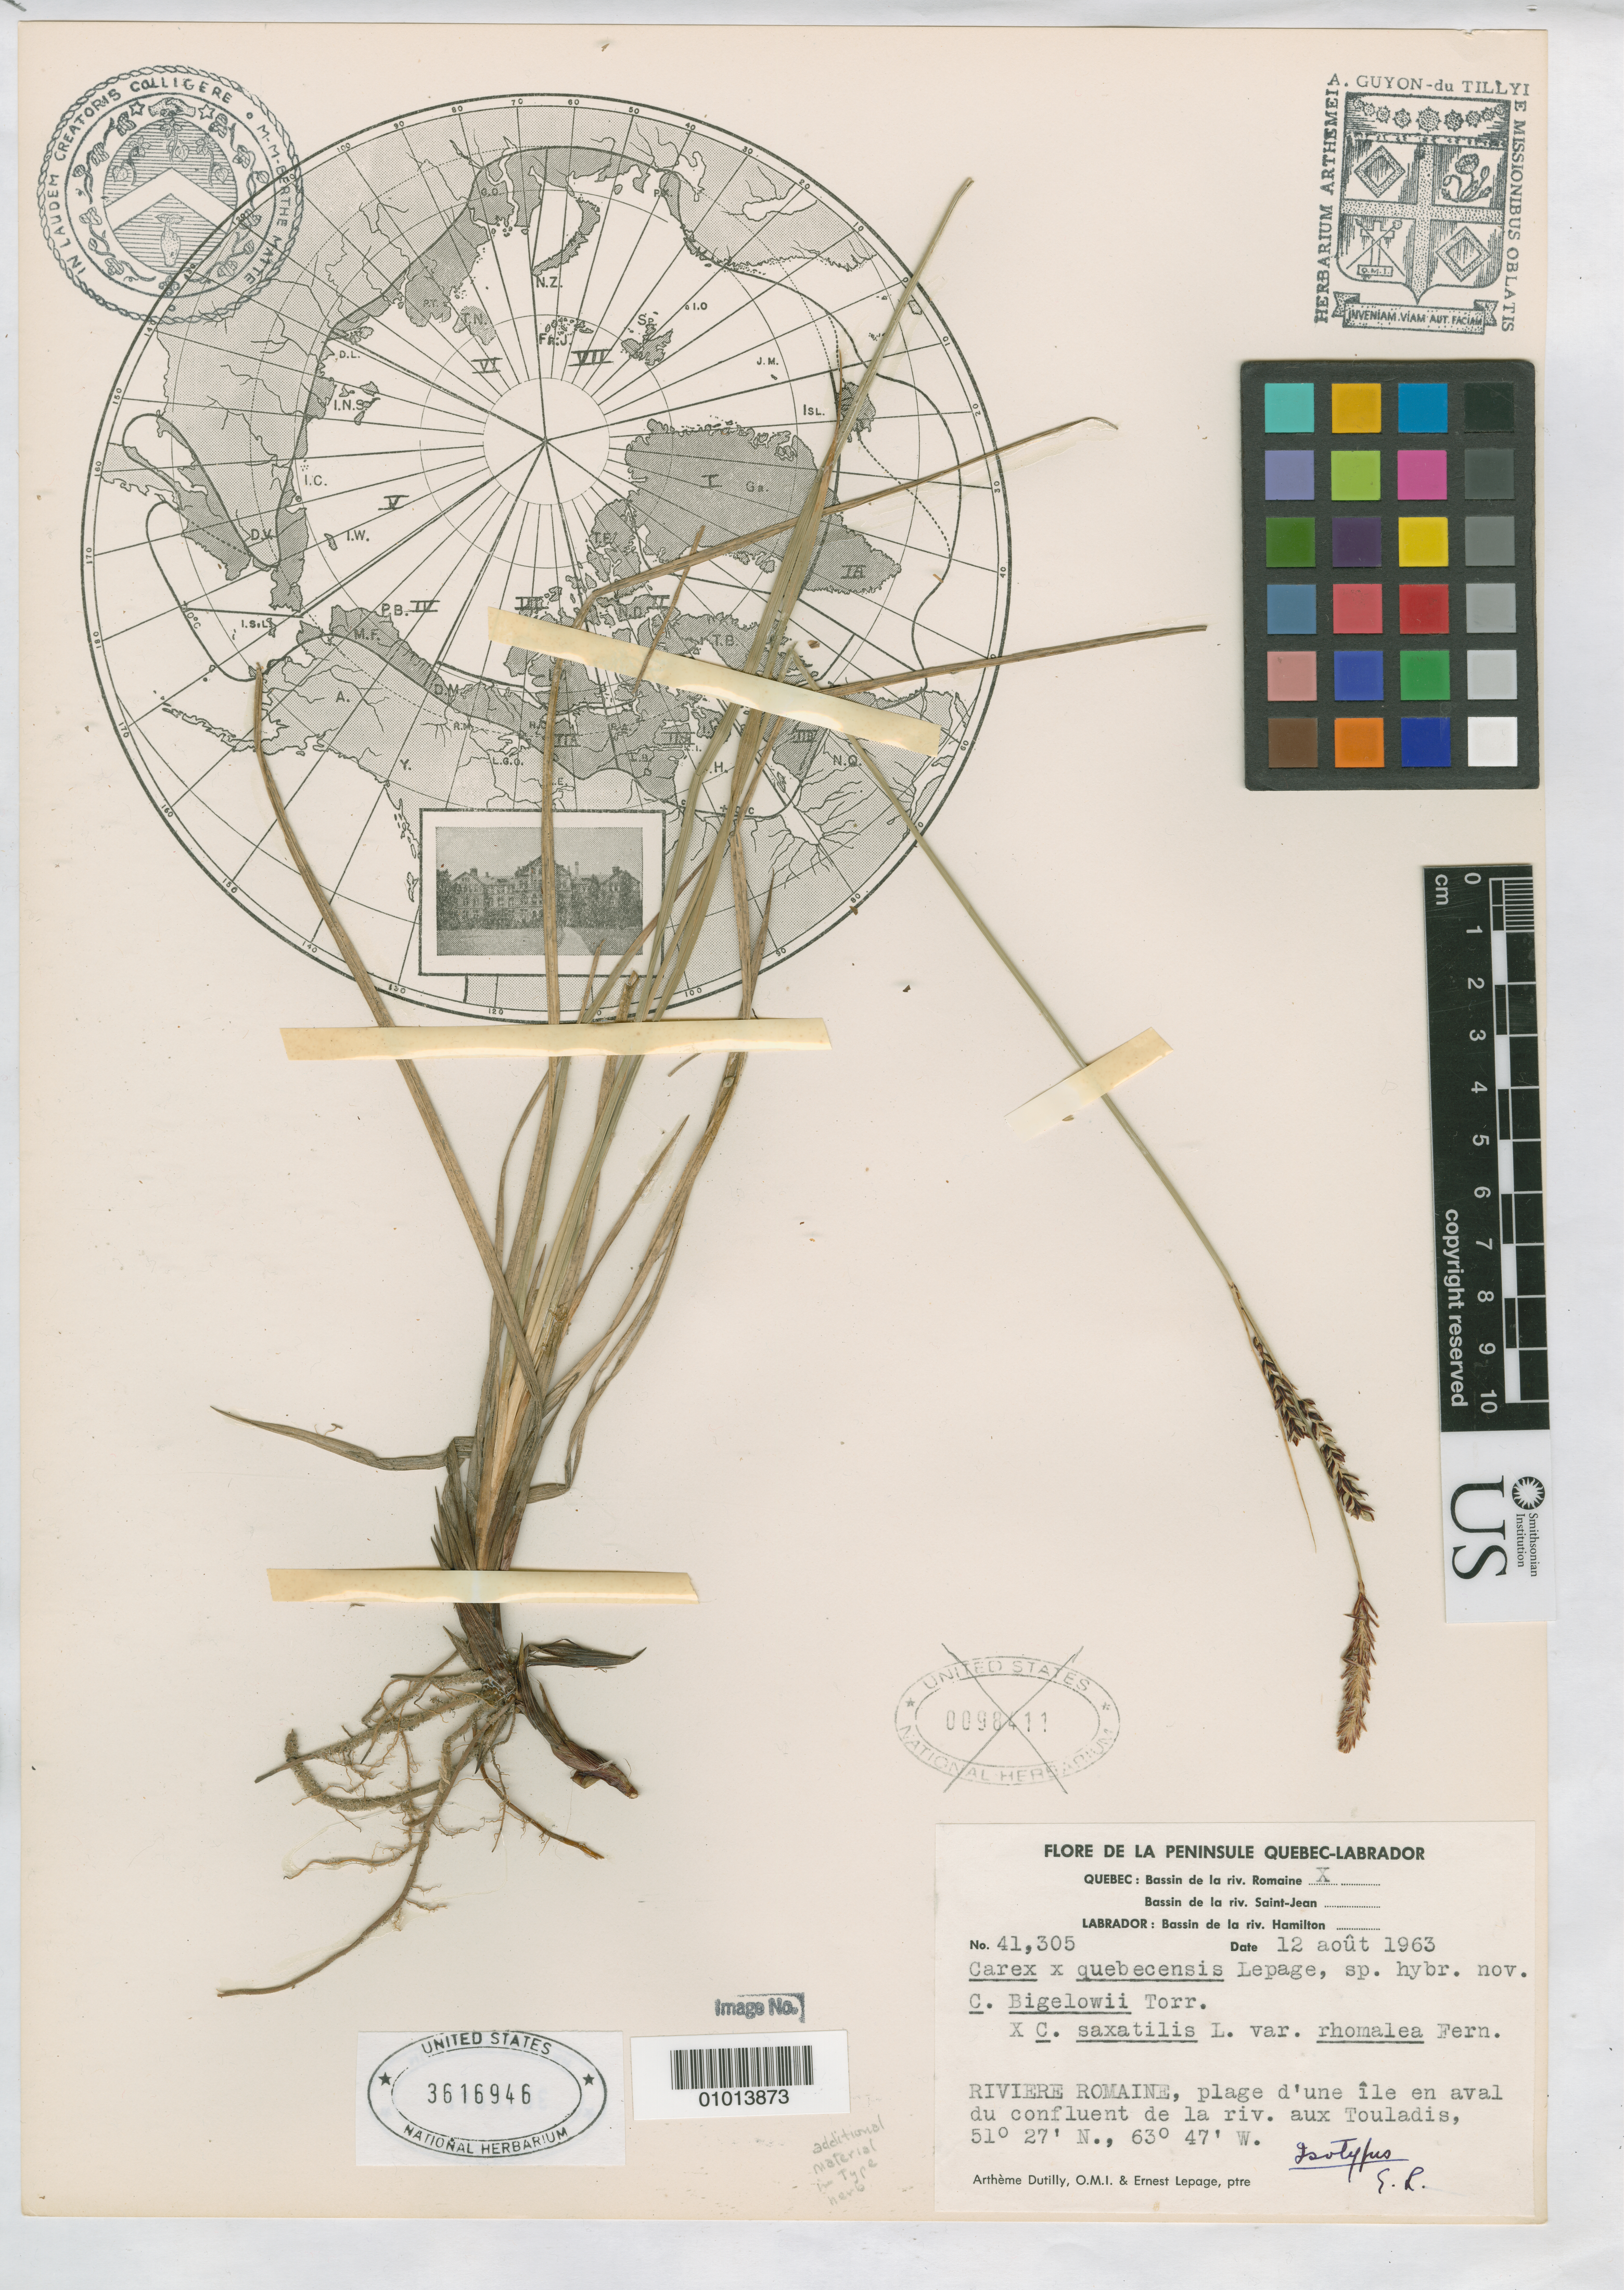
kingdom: Plantae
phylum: Tracheophyta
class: Liliopsida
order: Poales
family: Cyperaceae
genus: Carex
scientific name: Carex x quebecensis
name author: Lepage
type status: Isotype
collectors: A. Dutilly & E. L. Lepage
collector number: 41305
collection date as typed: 12 Aug 1963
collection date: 1963-08-12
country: Canada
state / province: Quebec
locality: Bassin de la Riv. Romaine.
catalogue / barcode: US 3616946